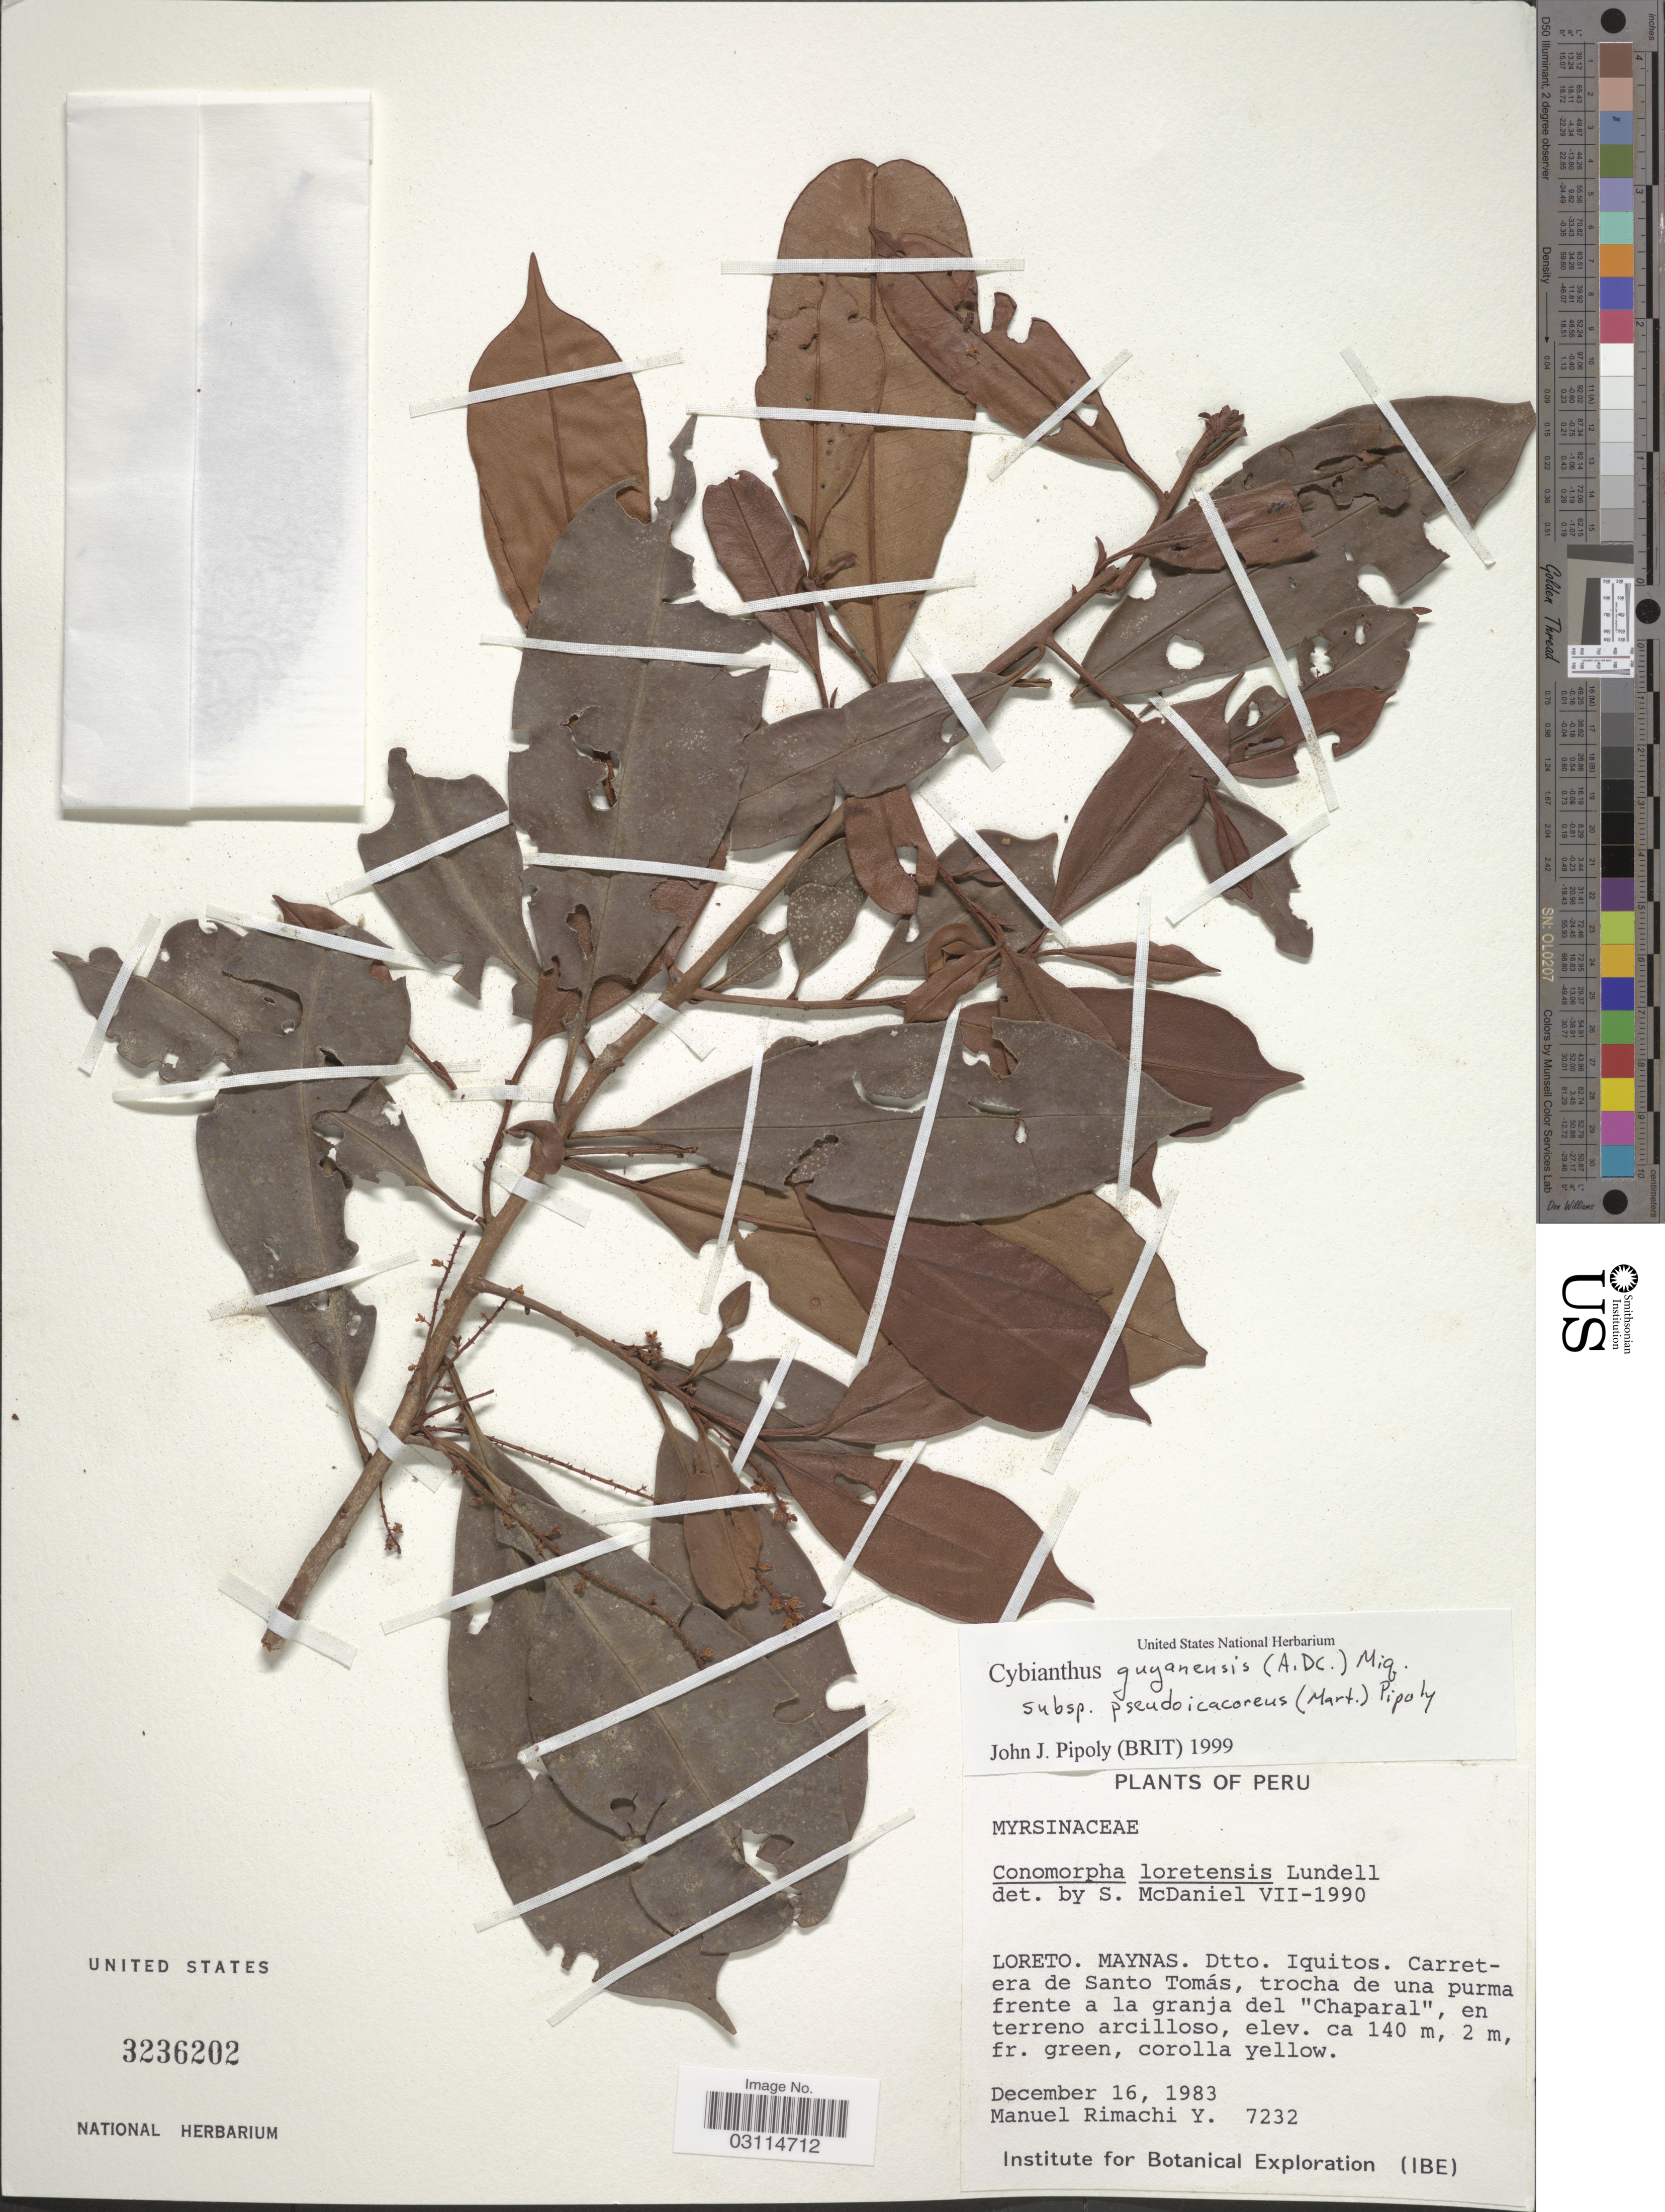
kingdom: Plantae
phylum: Tracheophyta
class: Magnoliopsida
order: Ericales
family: Primulaceae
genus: Cybianthus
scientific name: Cybianthus guyanensis subsp. pseudoicacoreus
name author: (Miq.) Pipoly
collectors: M. Rimachi Y.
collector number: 7232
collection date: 1983-12-16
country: Peru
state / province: Loreto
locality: Maynas. Dtto. Iquitos. Carretera de Santo Tomás, trocha de una purma frente a la granja del "Chaparal".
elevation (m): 140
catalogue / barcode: US 3236202